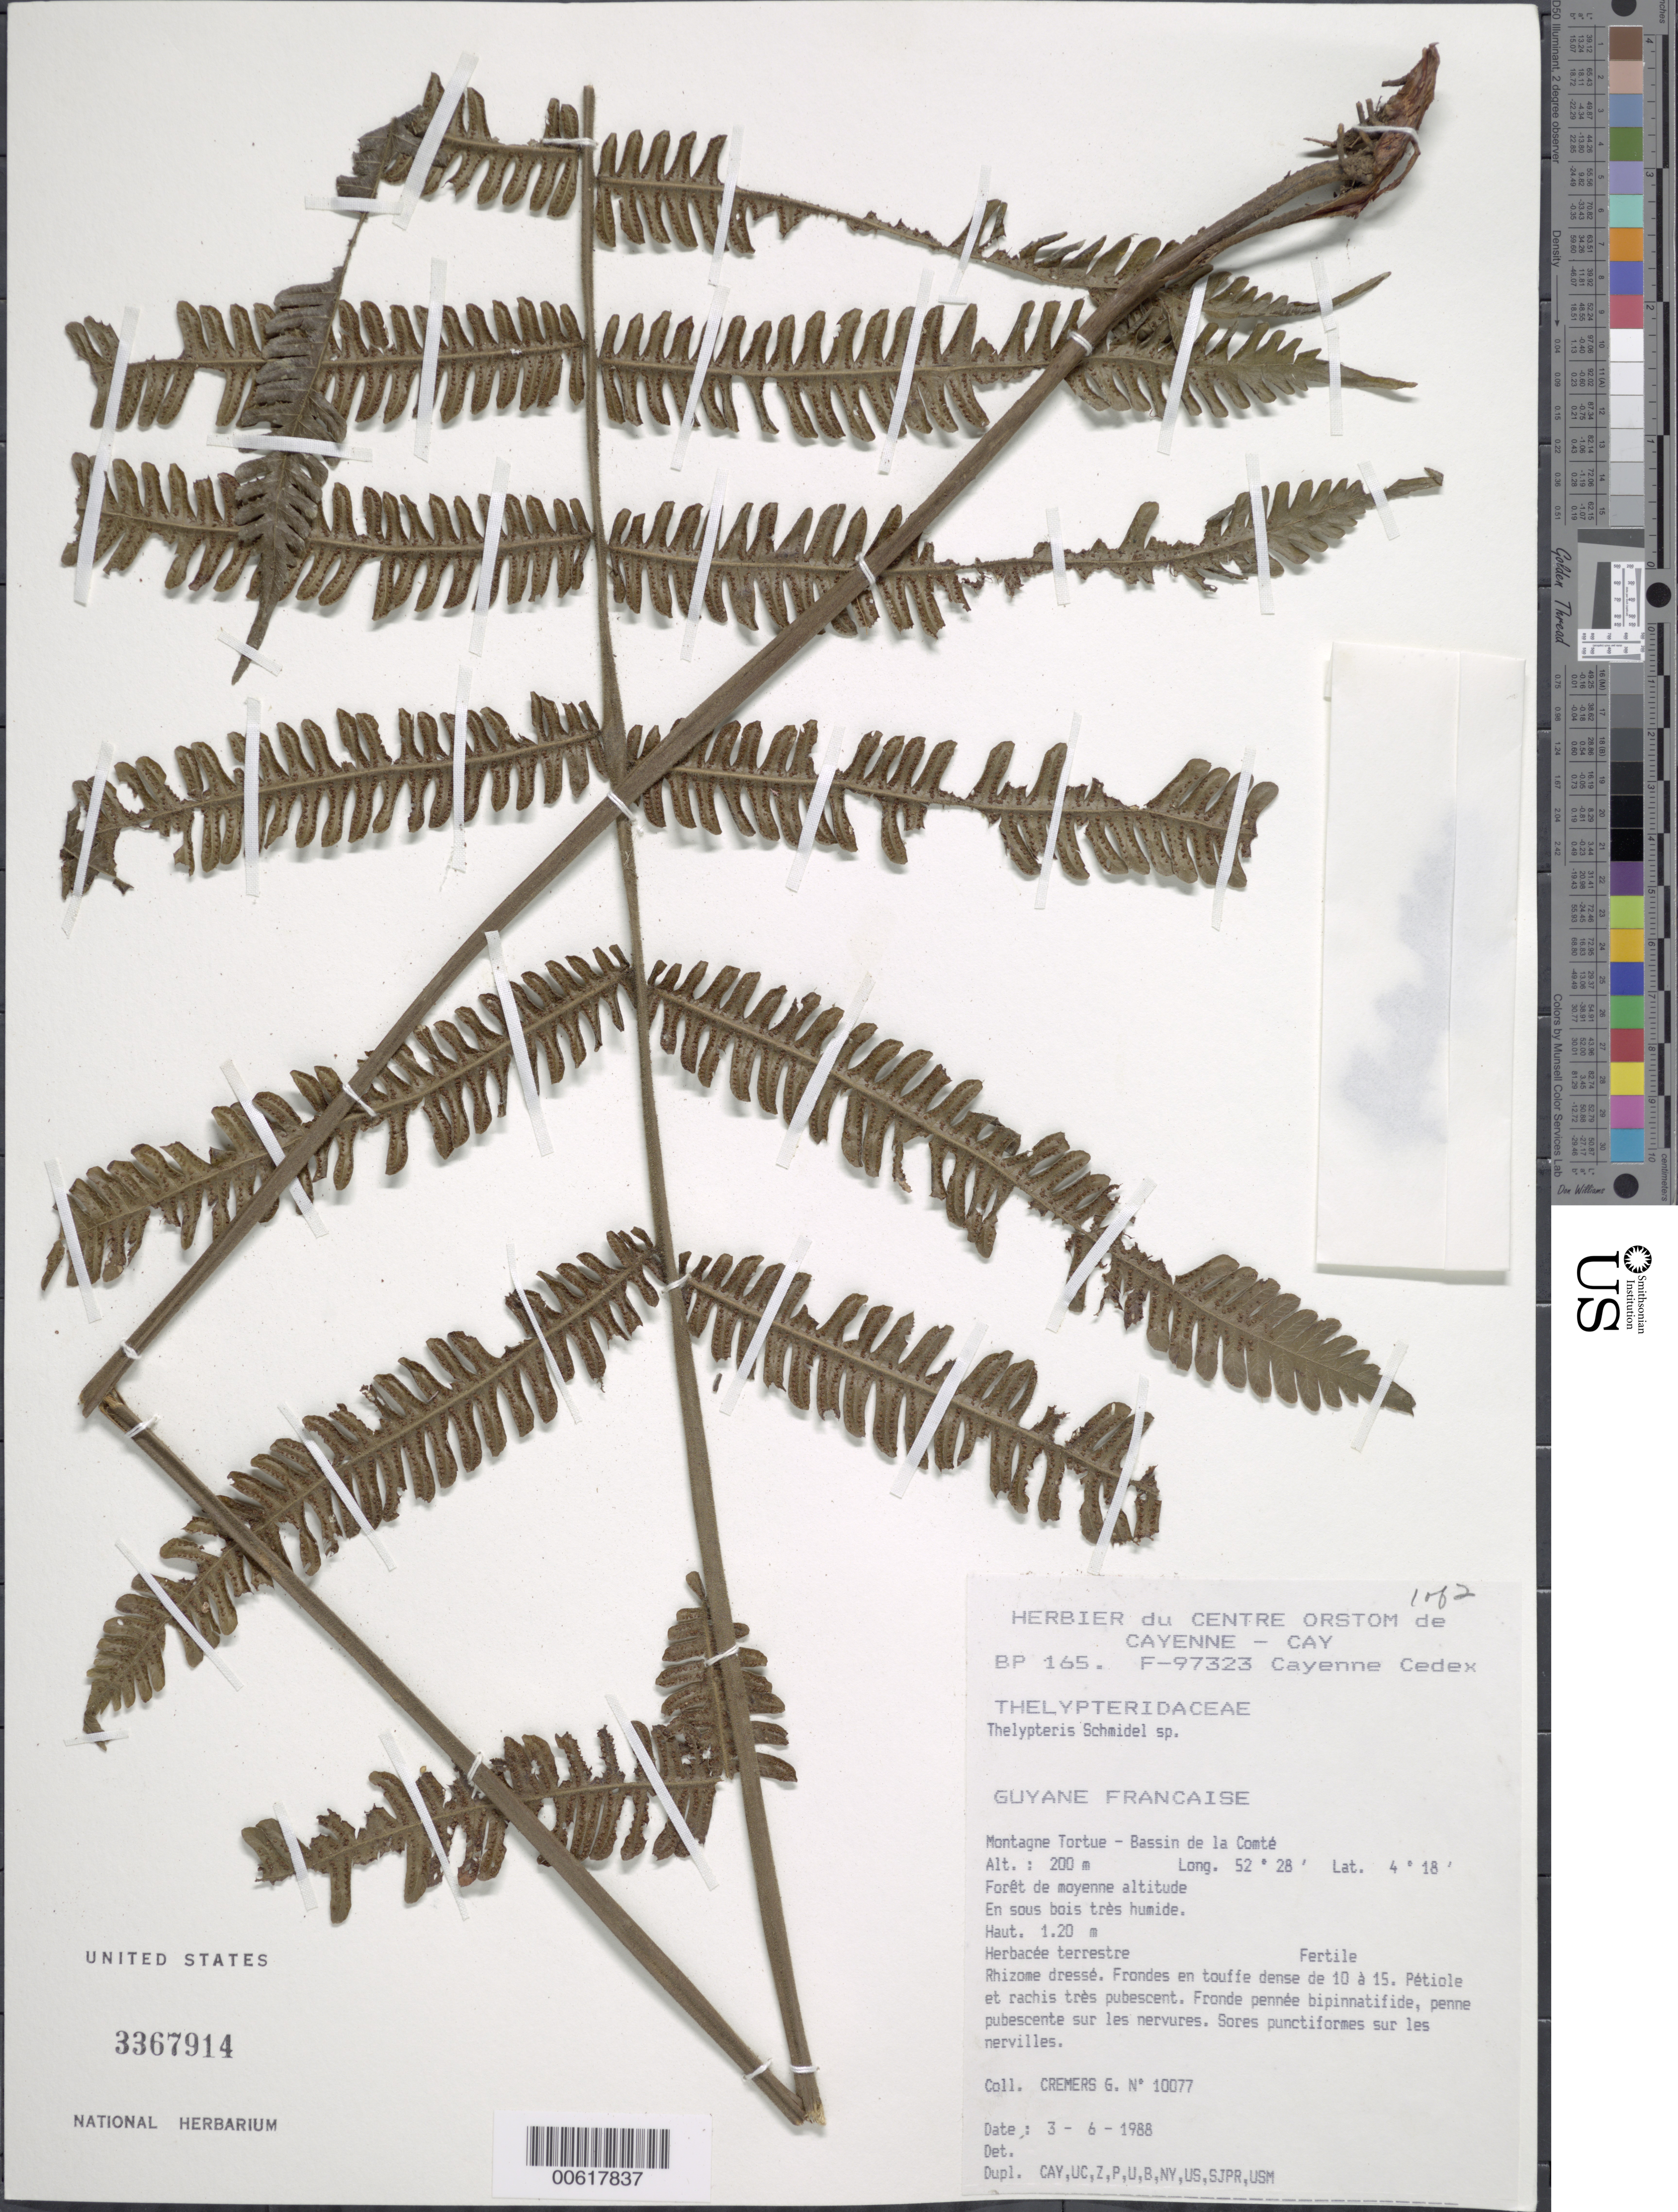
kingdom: Plantae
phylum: Tracheophyta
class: Polypodiopsida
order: Polypodiales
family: Thelypteridaceae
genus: Amauropelta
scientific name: Amauropelta sp.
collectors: G. Cremers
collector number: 10077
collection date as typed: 3-Jun-88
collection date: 1988-06-03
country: French Guiana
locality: Montagne Tortue, Bassin de la Comte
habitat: Forest at middle altitude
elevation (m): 200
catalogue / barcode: US 3367914